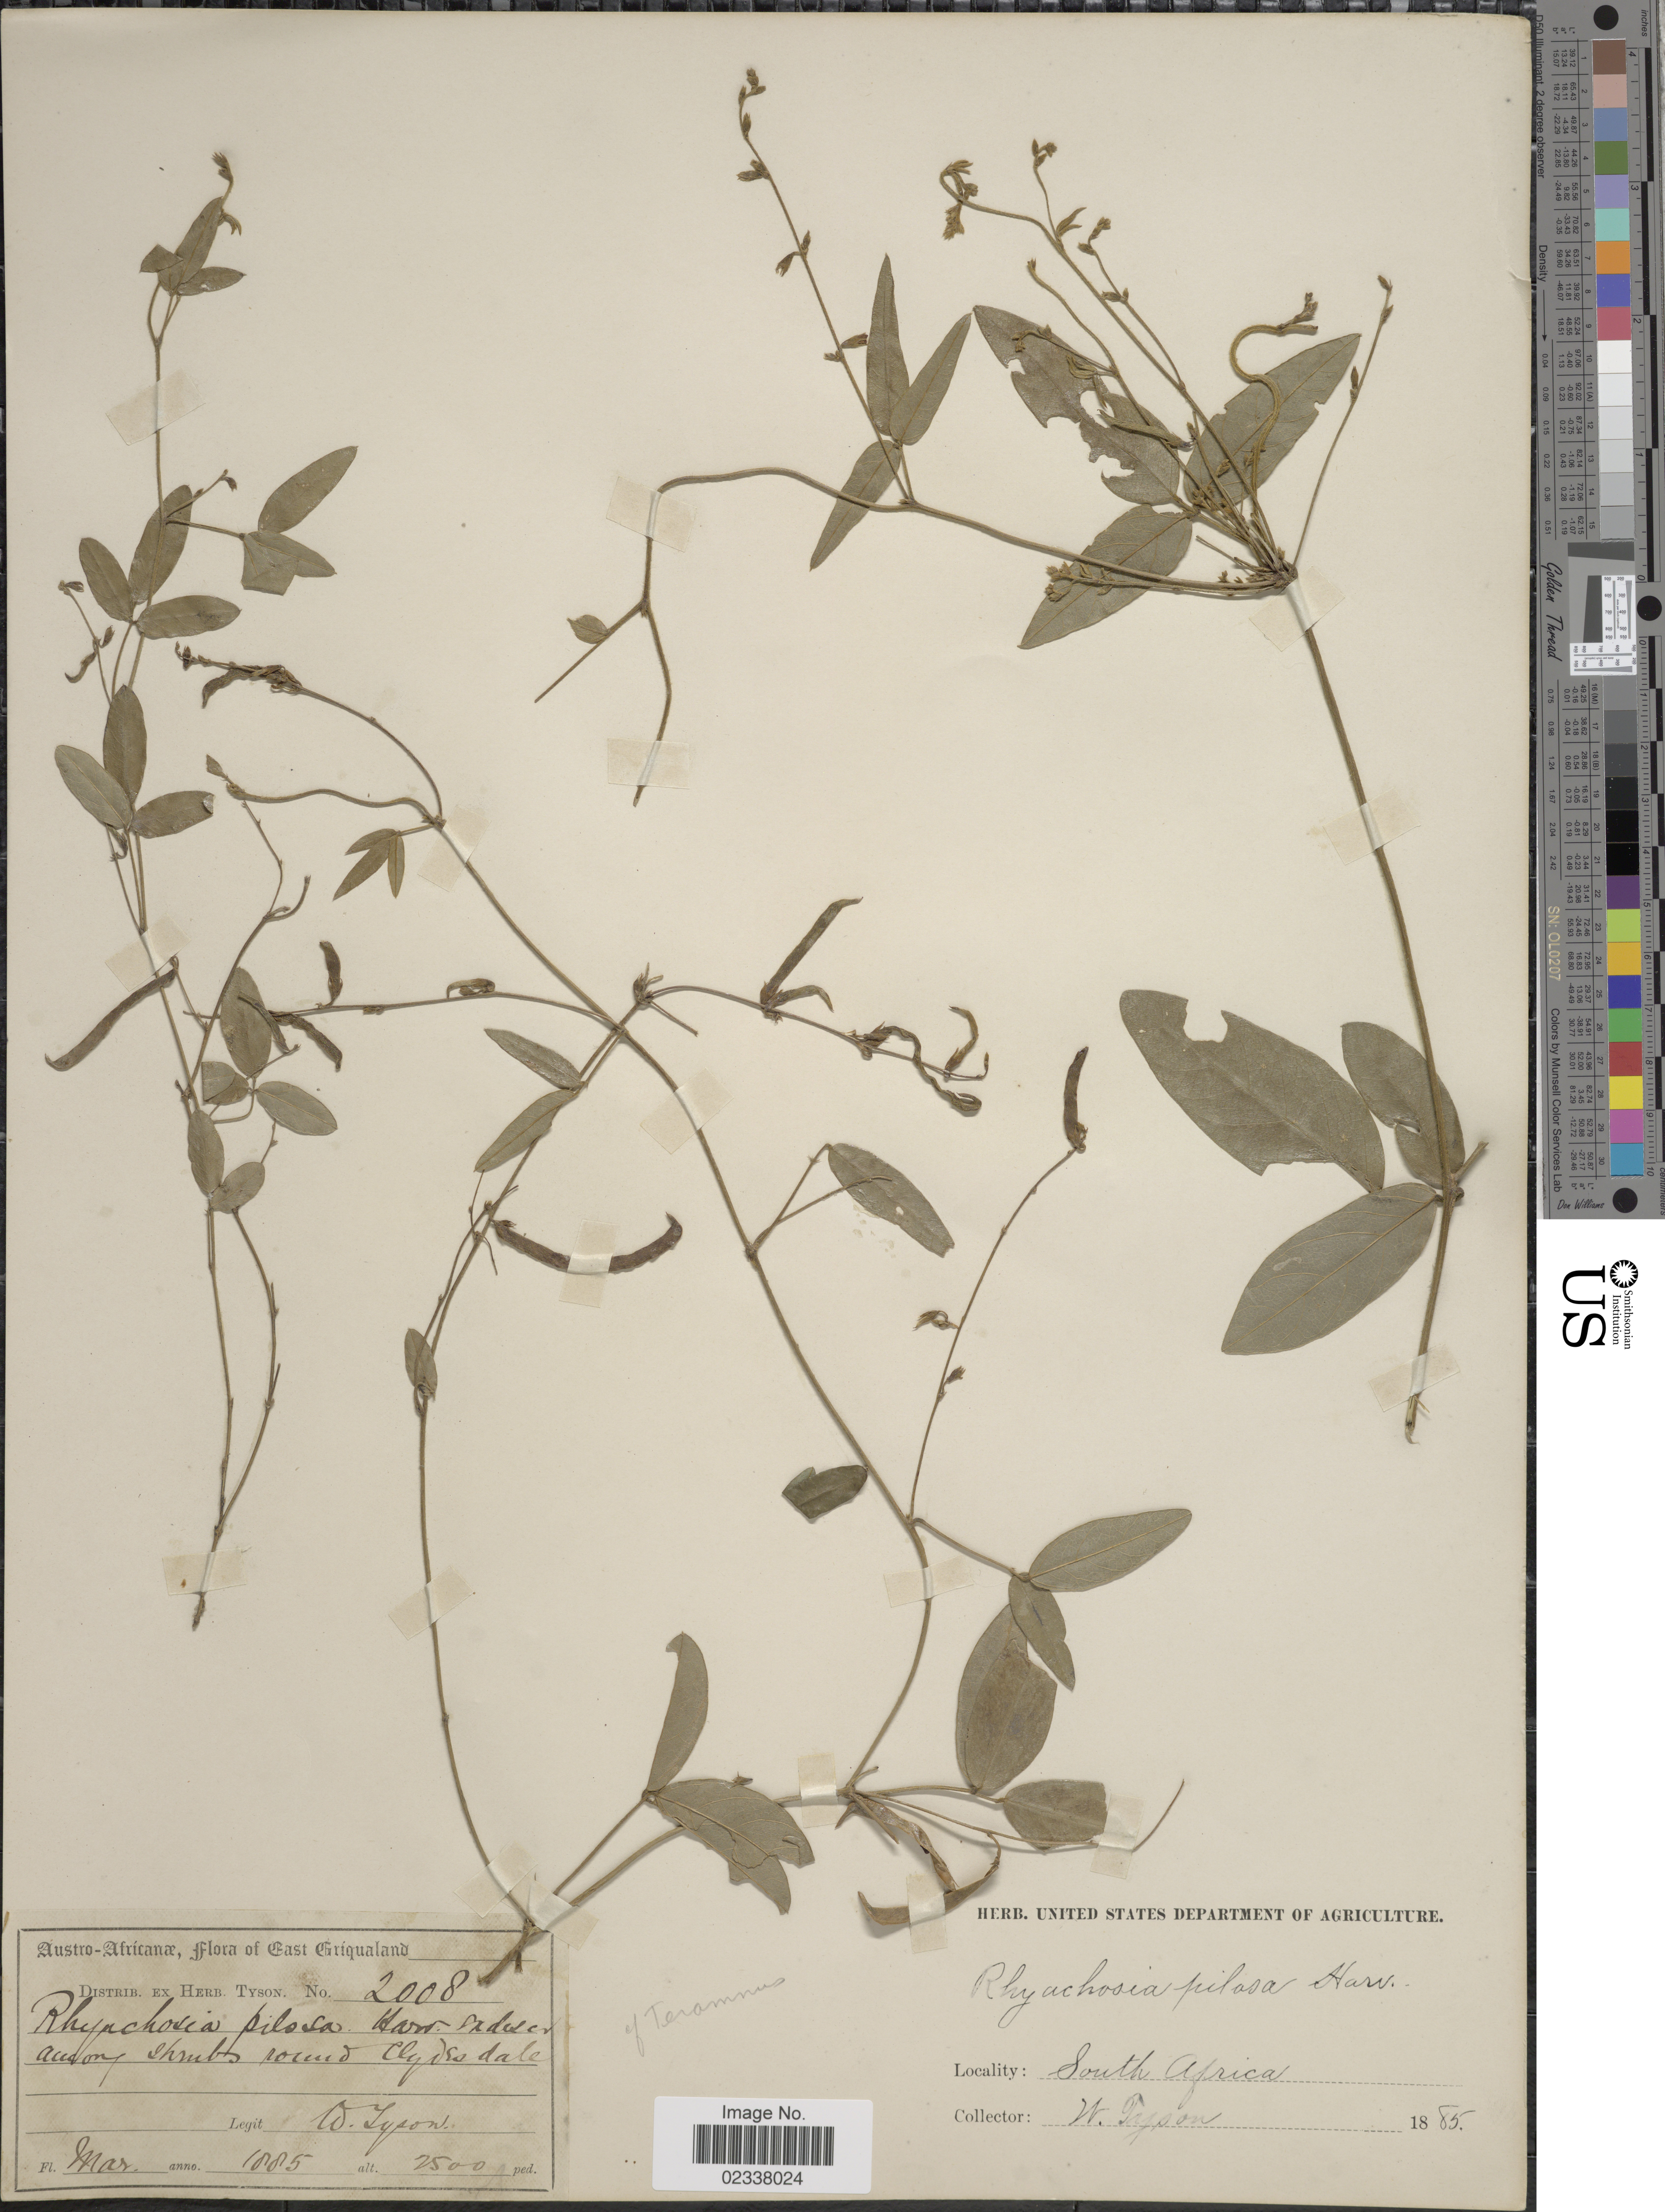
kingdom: Plantae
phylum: Tracheophyta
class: Magnoliopsida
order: Fabales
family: Fabaceae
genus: Teramnus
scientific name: Teramnus labialis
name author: (L. f.) Spreng.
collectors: W. Tyson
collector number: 2008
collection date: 1885-03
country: South Africa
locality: Austro-Africanæ, East Griqualand, round Clydesdale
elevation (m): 762